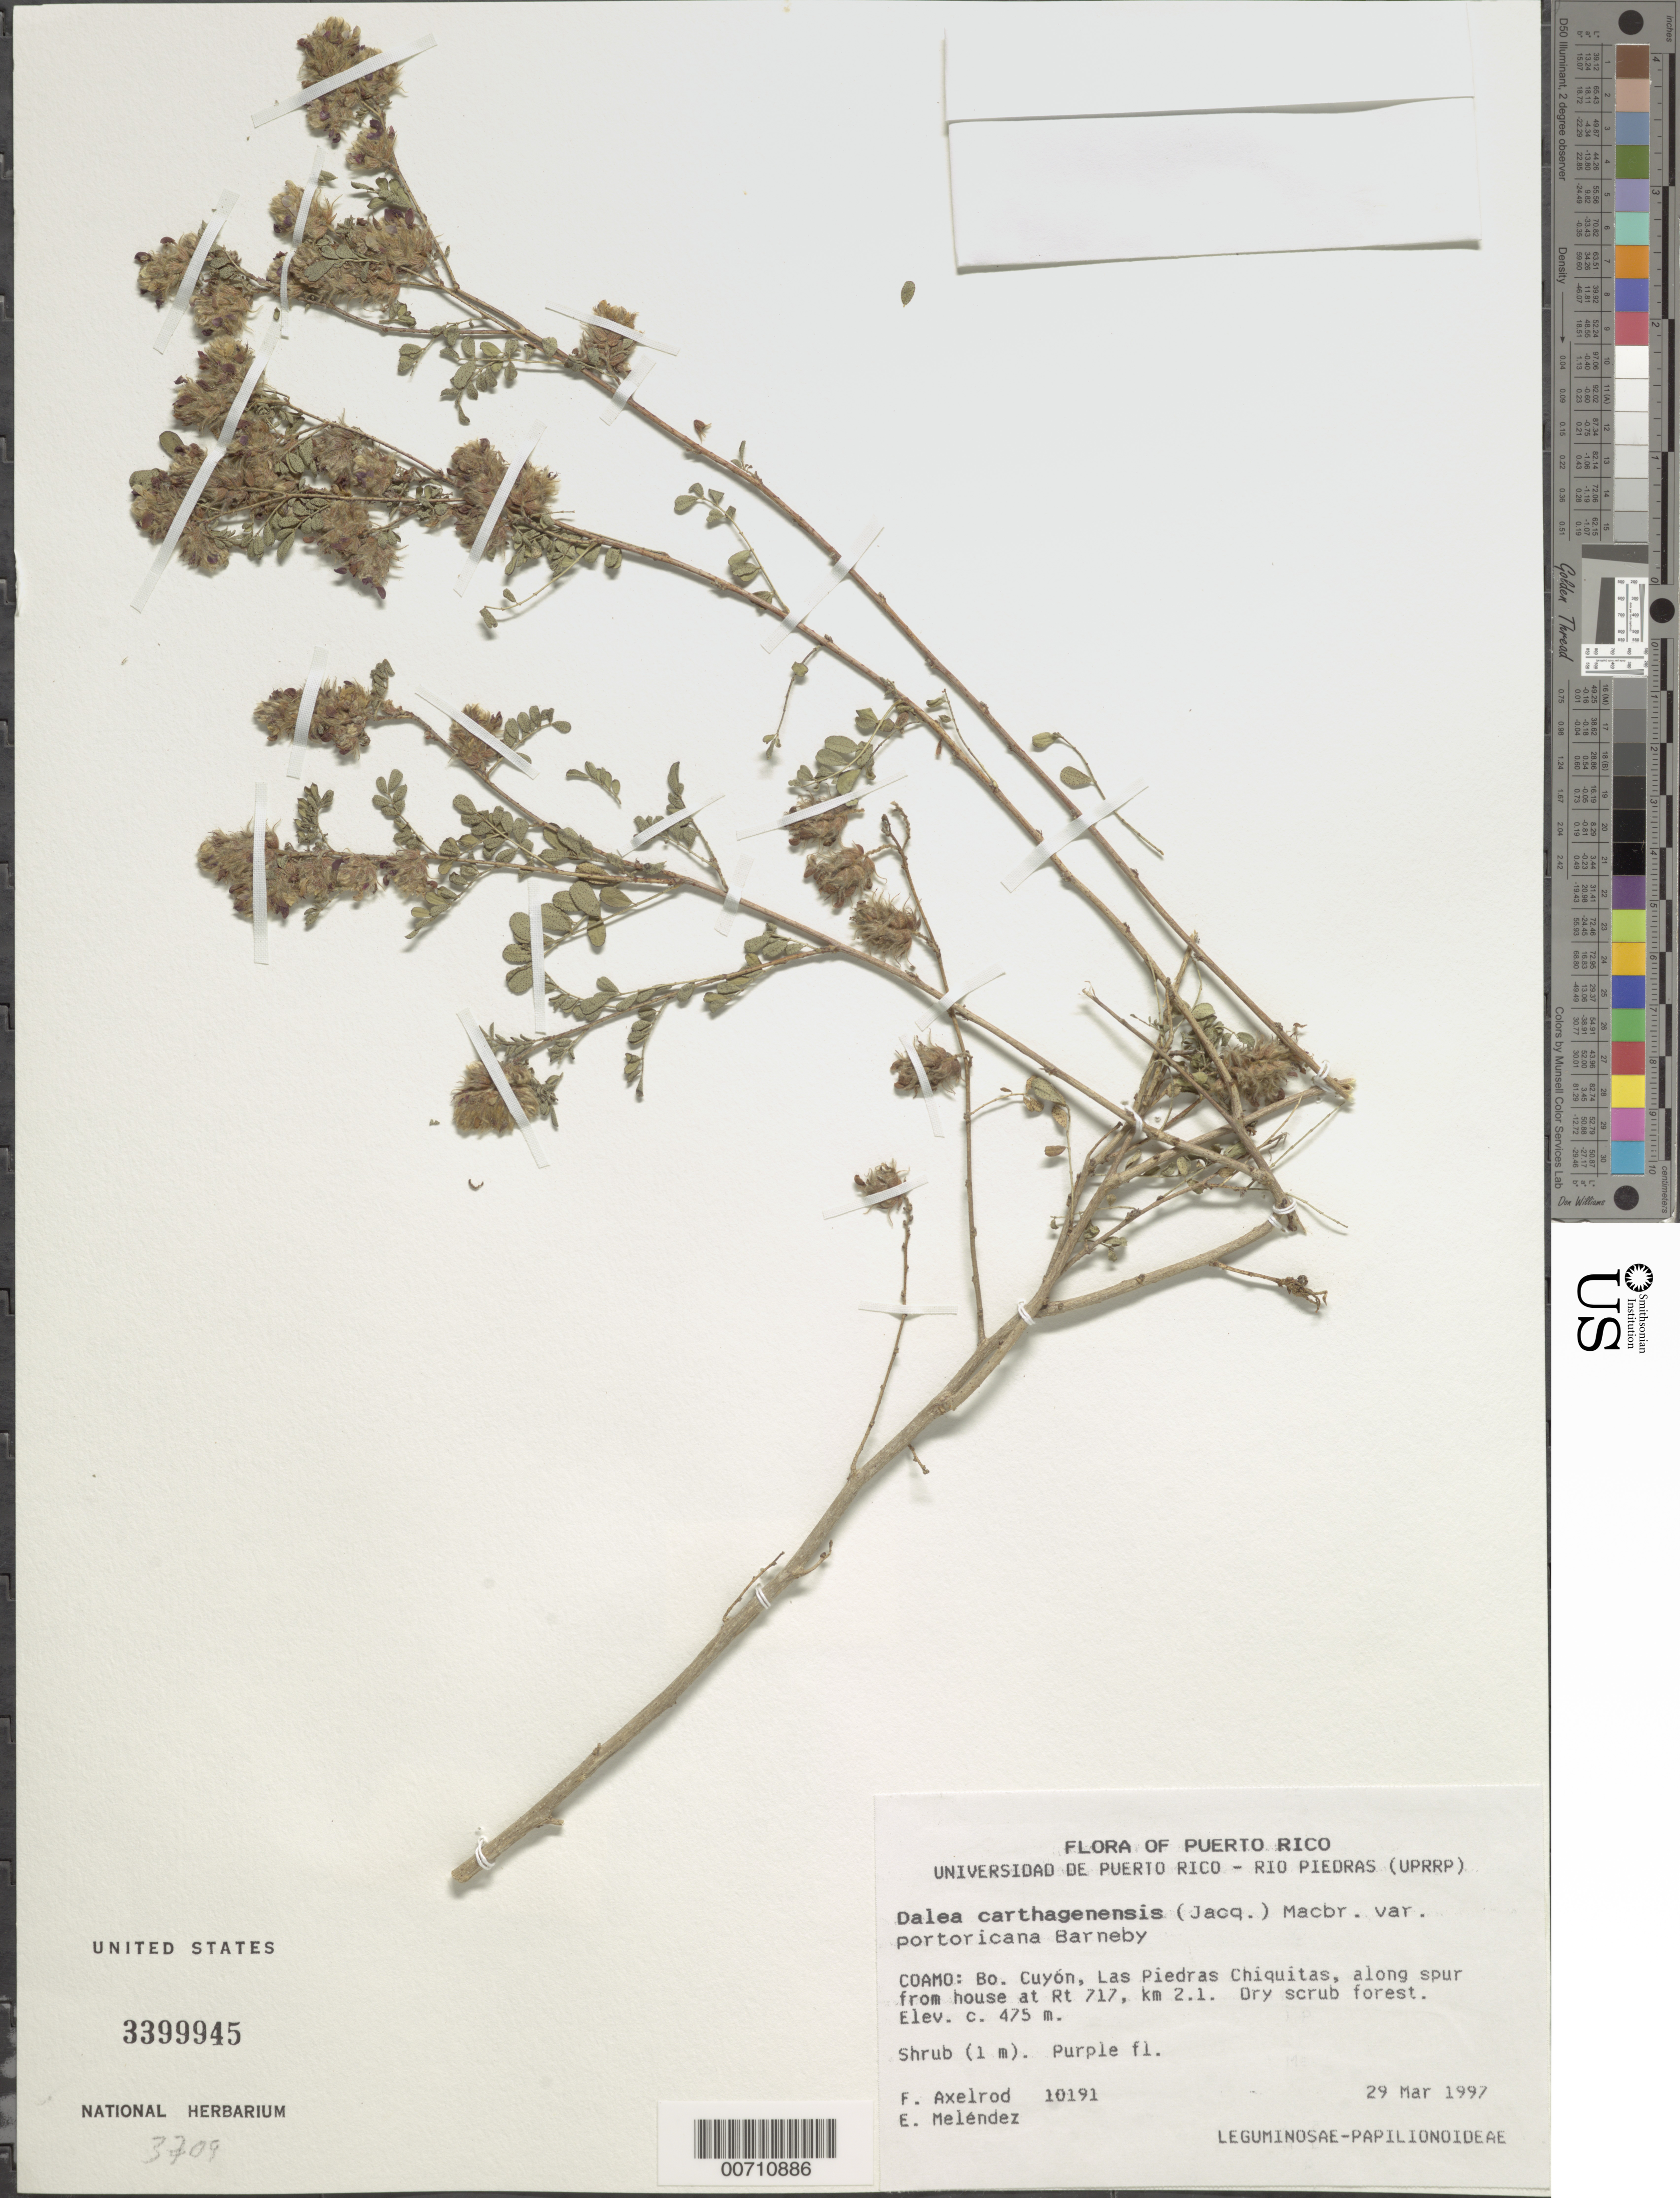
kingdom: Plantae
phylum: Tracheophyta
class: Magnoliopsida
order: Fabales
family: Fabaceae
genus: Dalea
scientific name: Dalea carthagenensis var. portoricana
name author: Barneby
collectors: F. S. Axelrod & E. Melendez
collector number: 10191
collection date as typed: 29 Mar 1997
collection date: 1997-03-29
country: Puerto Rico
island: Greater Antilles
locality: Coamo: Bo. Cuyon, Las Piedras Chiquitas, along spur from house at Rt 717, km 2.1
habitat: Dry scrub forest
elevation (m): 475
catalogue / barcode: US 3399945